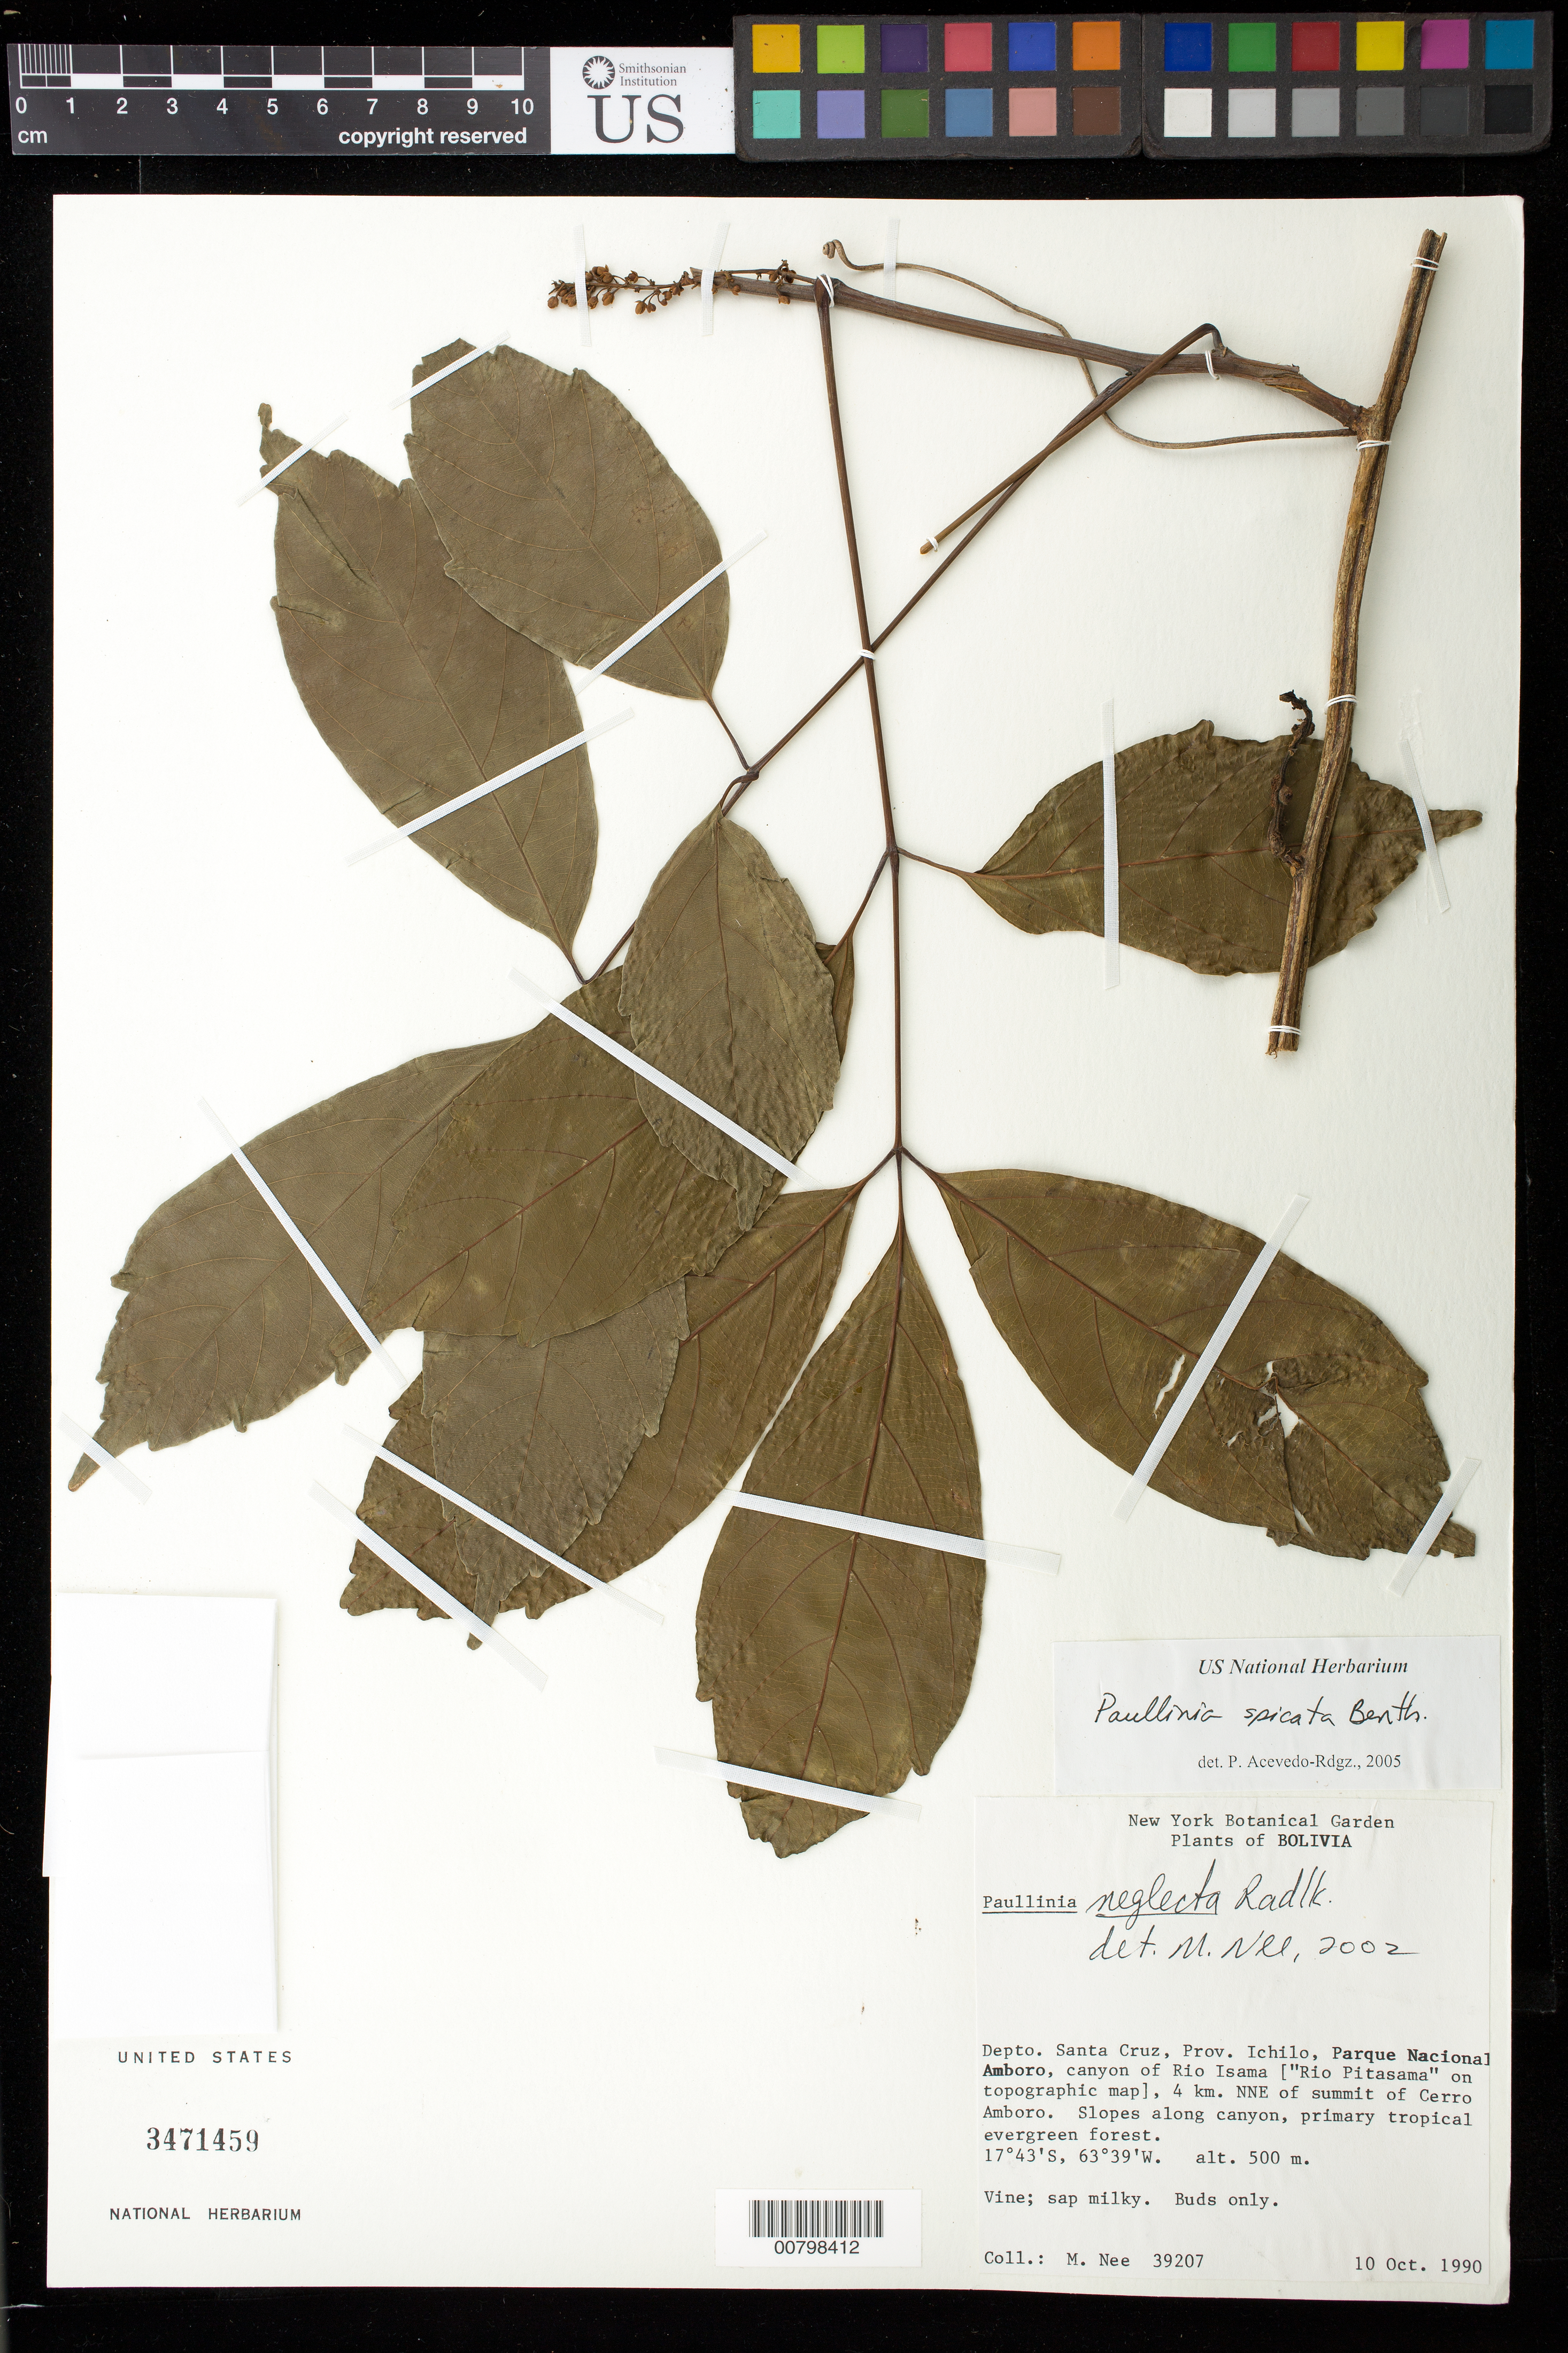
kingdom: Plantae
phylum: Tracheophyta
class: Magnoliopsida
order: Sapindales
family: Sapindaceae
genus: Paullinia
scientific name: Paullinia spicata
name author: Benth.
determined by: Acevedo-Rodríguez, P., (BOT), Smithsonian Institution - National Museum of Natural History (UNITED STATES)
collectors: M. Nee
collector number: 39207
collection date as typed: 10 Oct 1990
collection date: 1990-10-10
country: Bolivia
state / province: Santa Cruz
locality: Prov. Ichilo, Parque Nacional Amboro, canyon of Rio Isama ["Rio Pitasama" on topographic map], 4 km NNE of summit of Cerro Amboro.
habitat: Slopes along canyon, primary tropical evergreen forest.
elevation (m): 500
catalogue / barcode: US 3471459